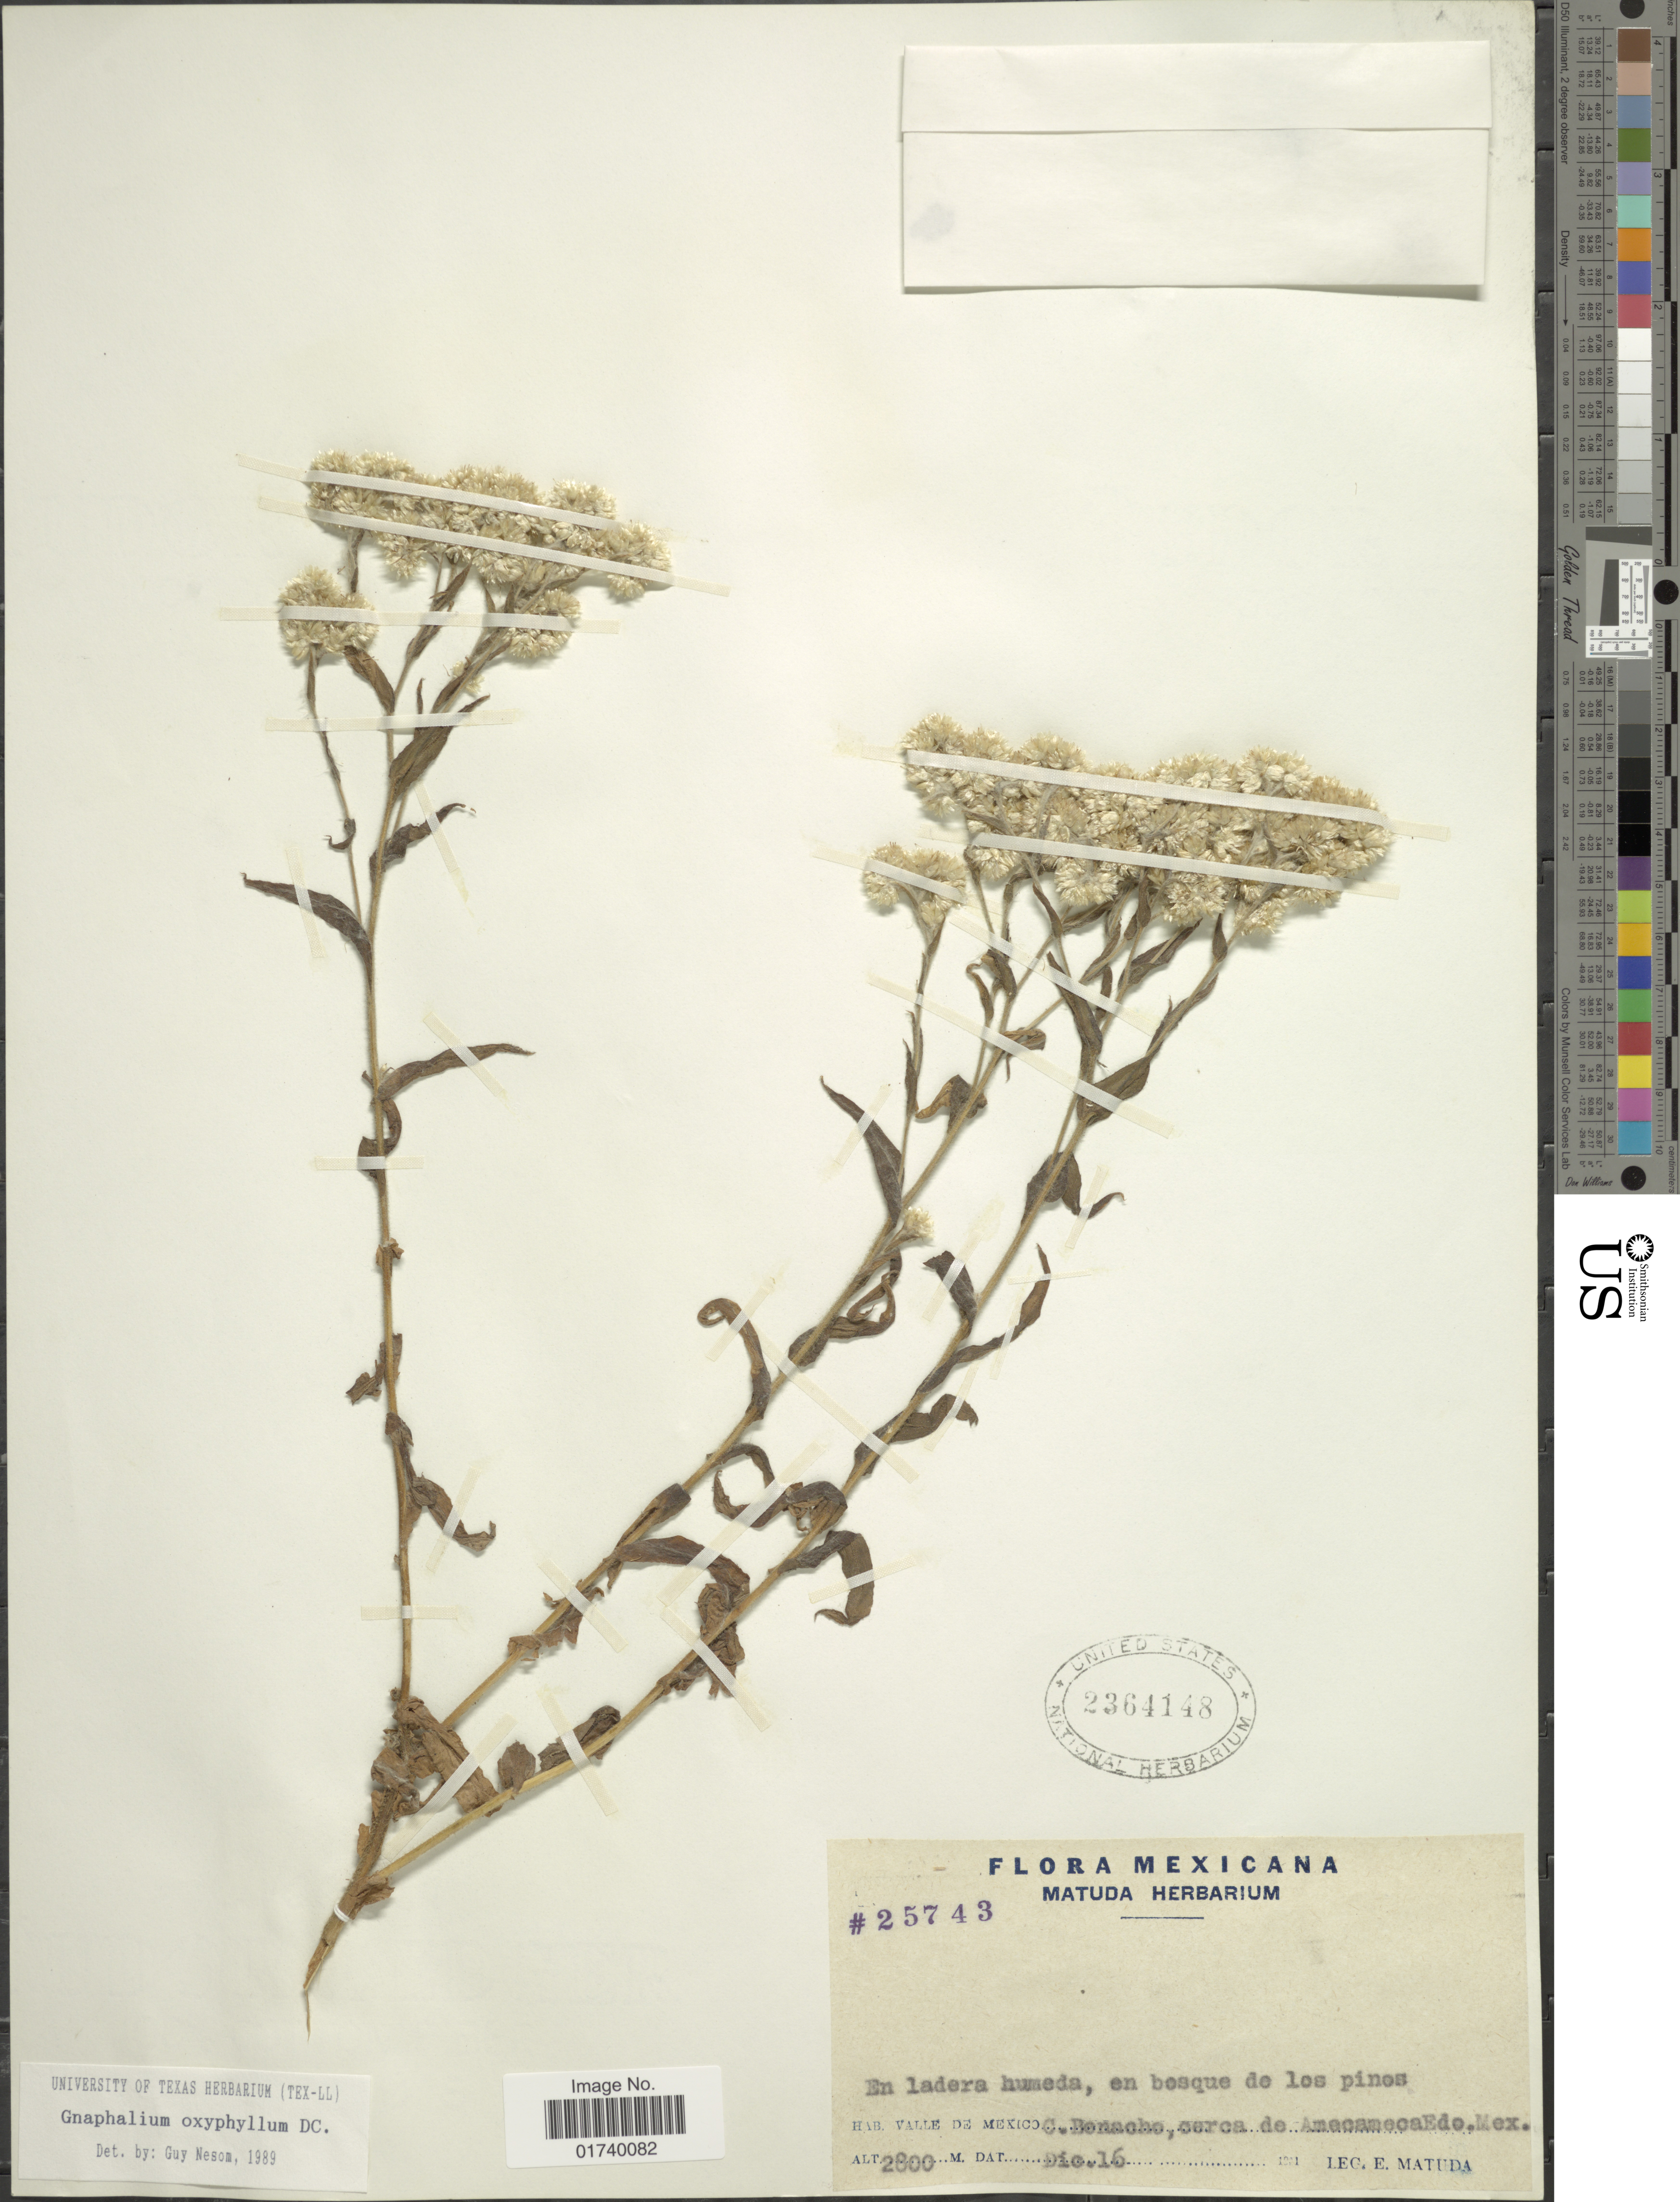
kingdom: Plantae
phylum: Tracheophyta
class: Magnoliopsida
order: Asterales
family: Asteraceae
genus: Pseudognaphalium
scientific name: Pseudognaphalium oxyphyllum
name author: (DC.) Kirp.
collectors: E. Matuda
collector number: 25743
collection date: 1941-12-16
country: Mexico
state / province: México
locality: En ladera humeda, en bosque de los pines, Valle de mexico, C. Bonacho, cerro de Amecameca Ede.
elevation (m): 2800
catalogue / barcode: US 2364148